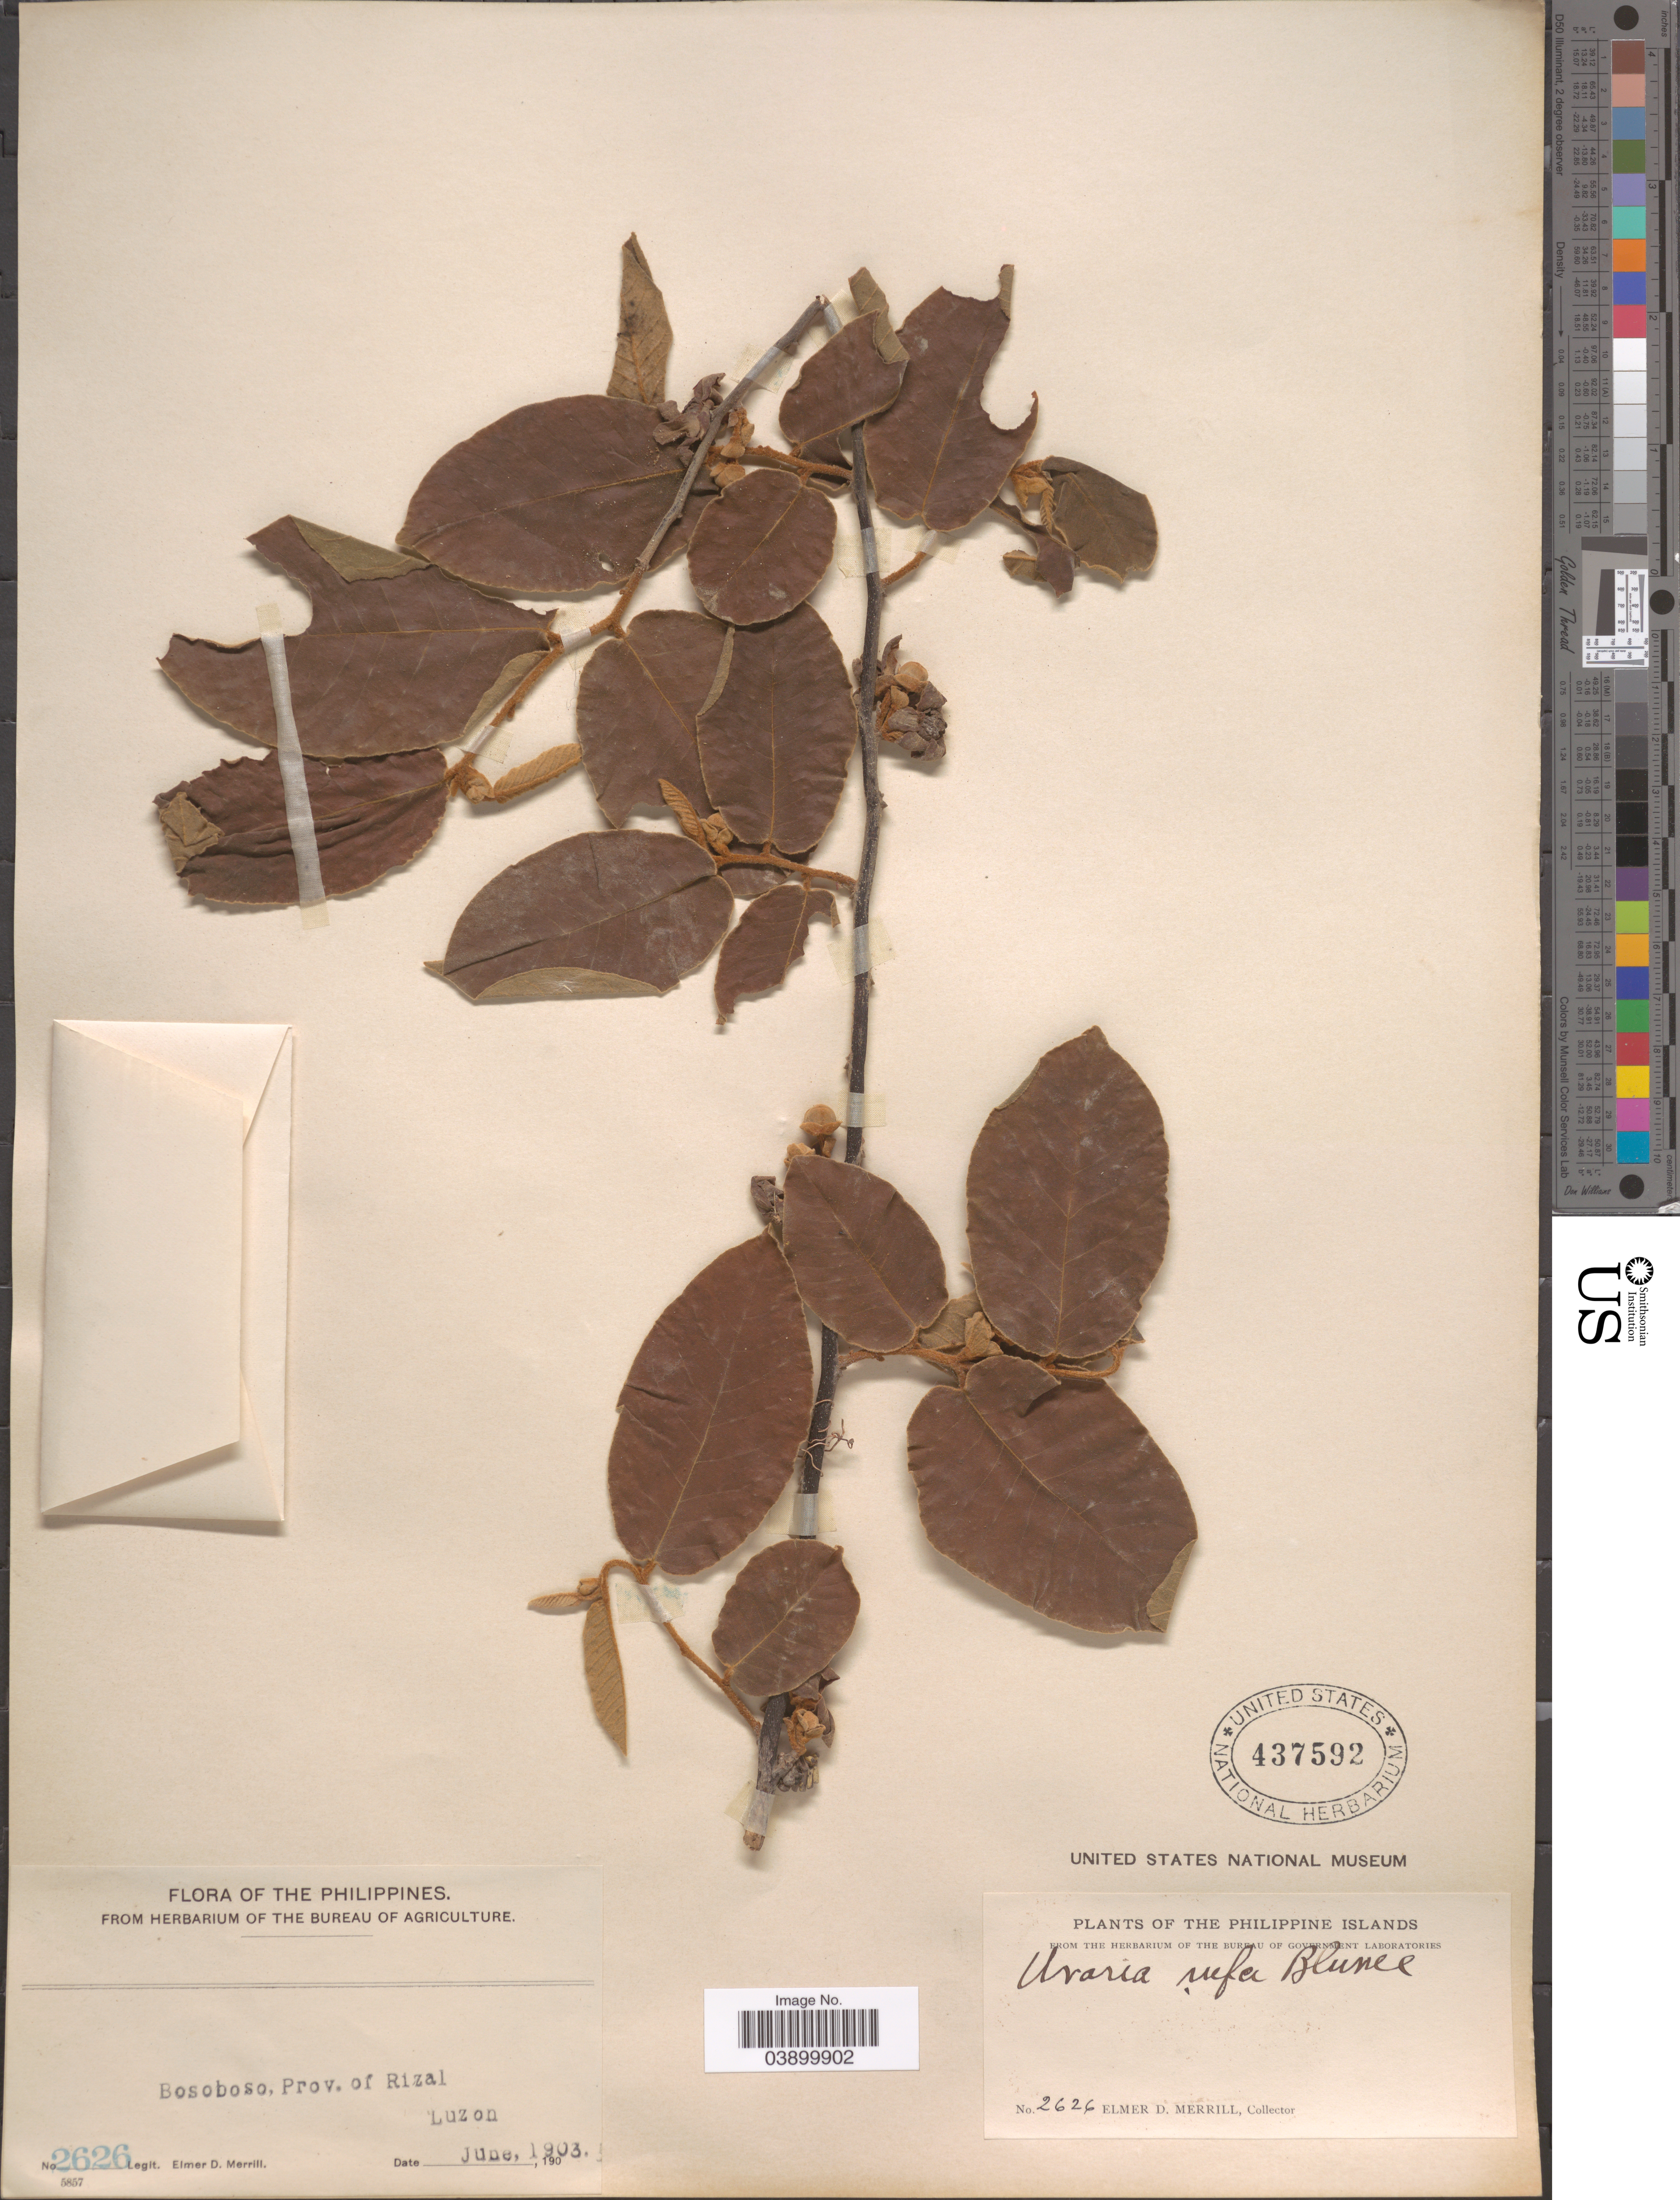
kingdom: Plantae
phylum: Tracheophyta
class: Magnoliopsida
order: Magnoliales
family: Annonaceae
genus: Uvaria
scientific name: Uvaria rufa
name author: Blume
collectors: E. D. Merrill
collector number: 2626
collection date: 1903-06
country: Philippines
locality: Philippine Islands. Bosoboso, Prov. of Rizal. Luzon.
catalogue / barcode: US 437592